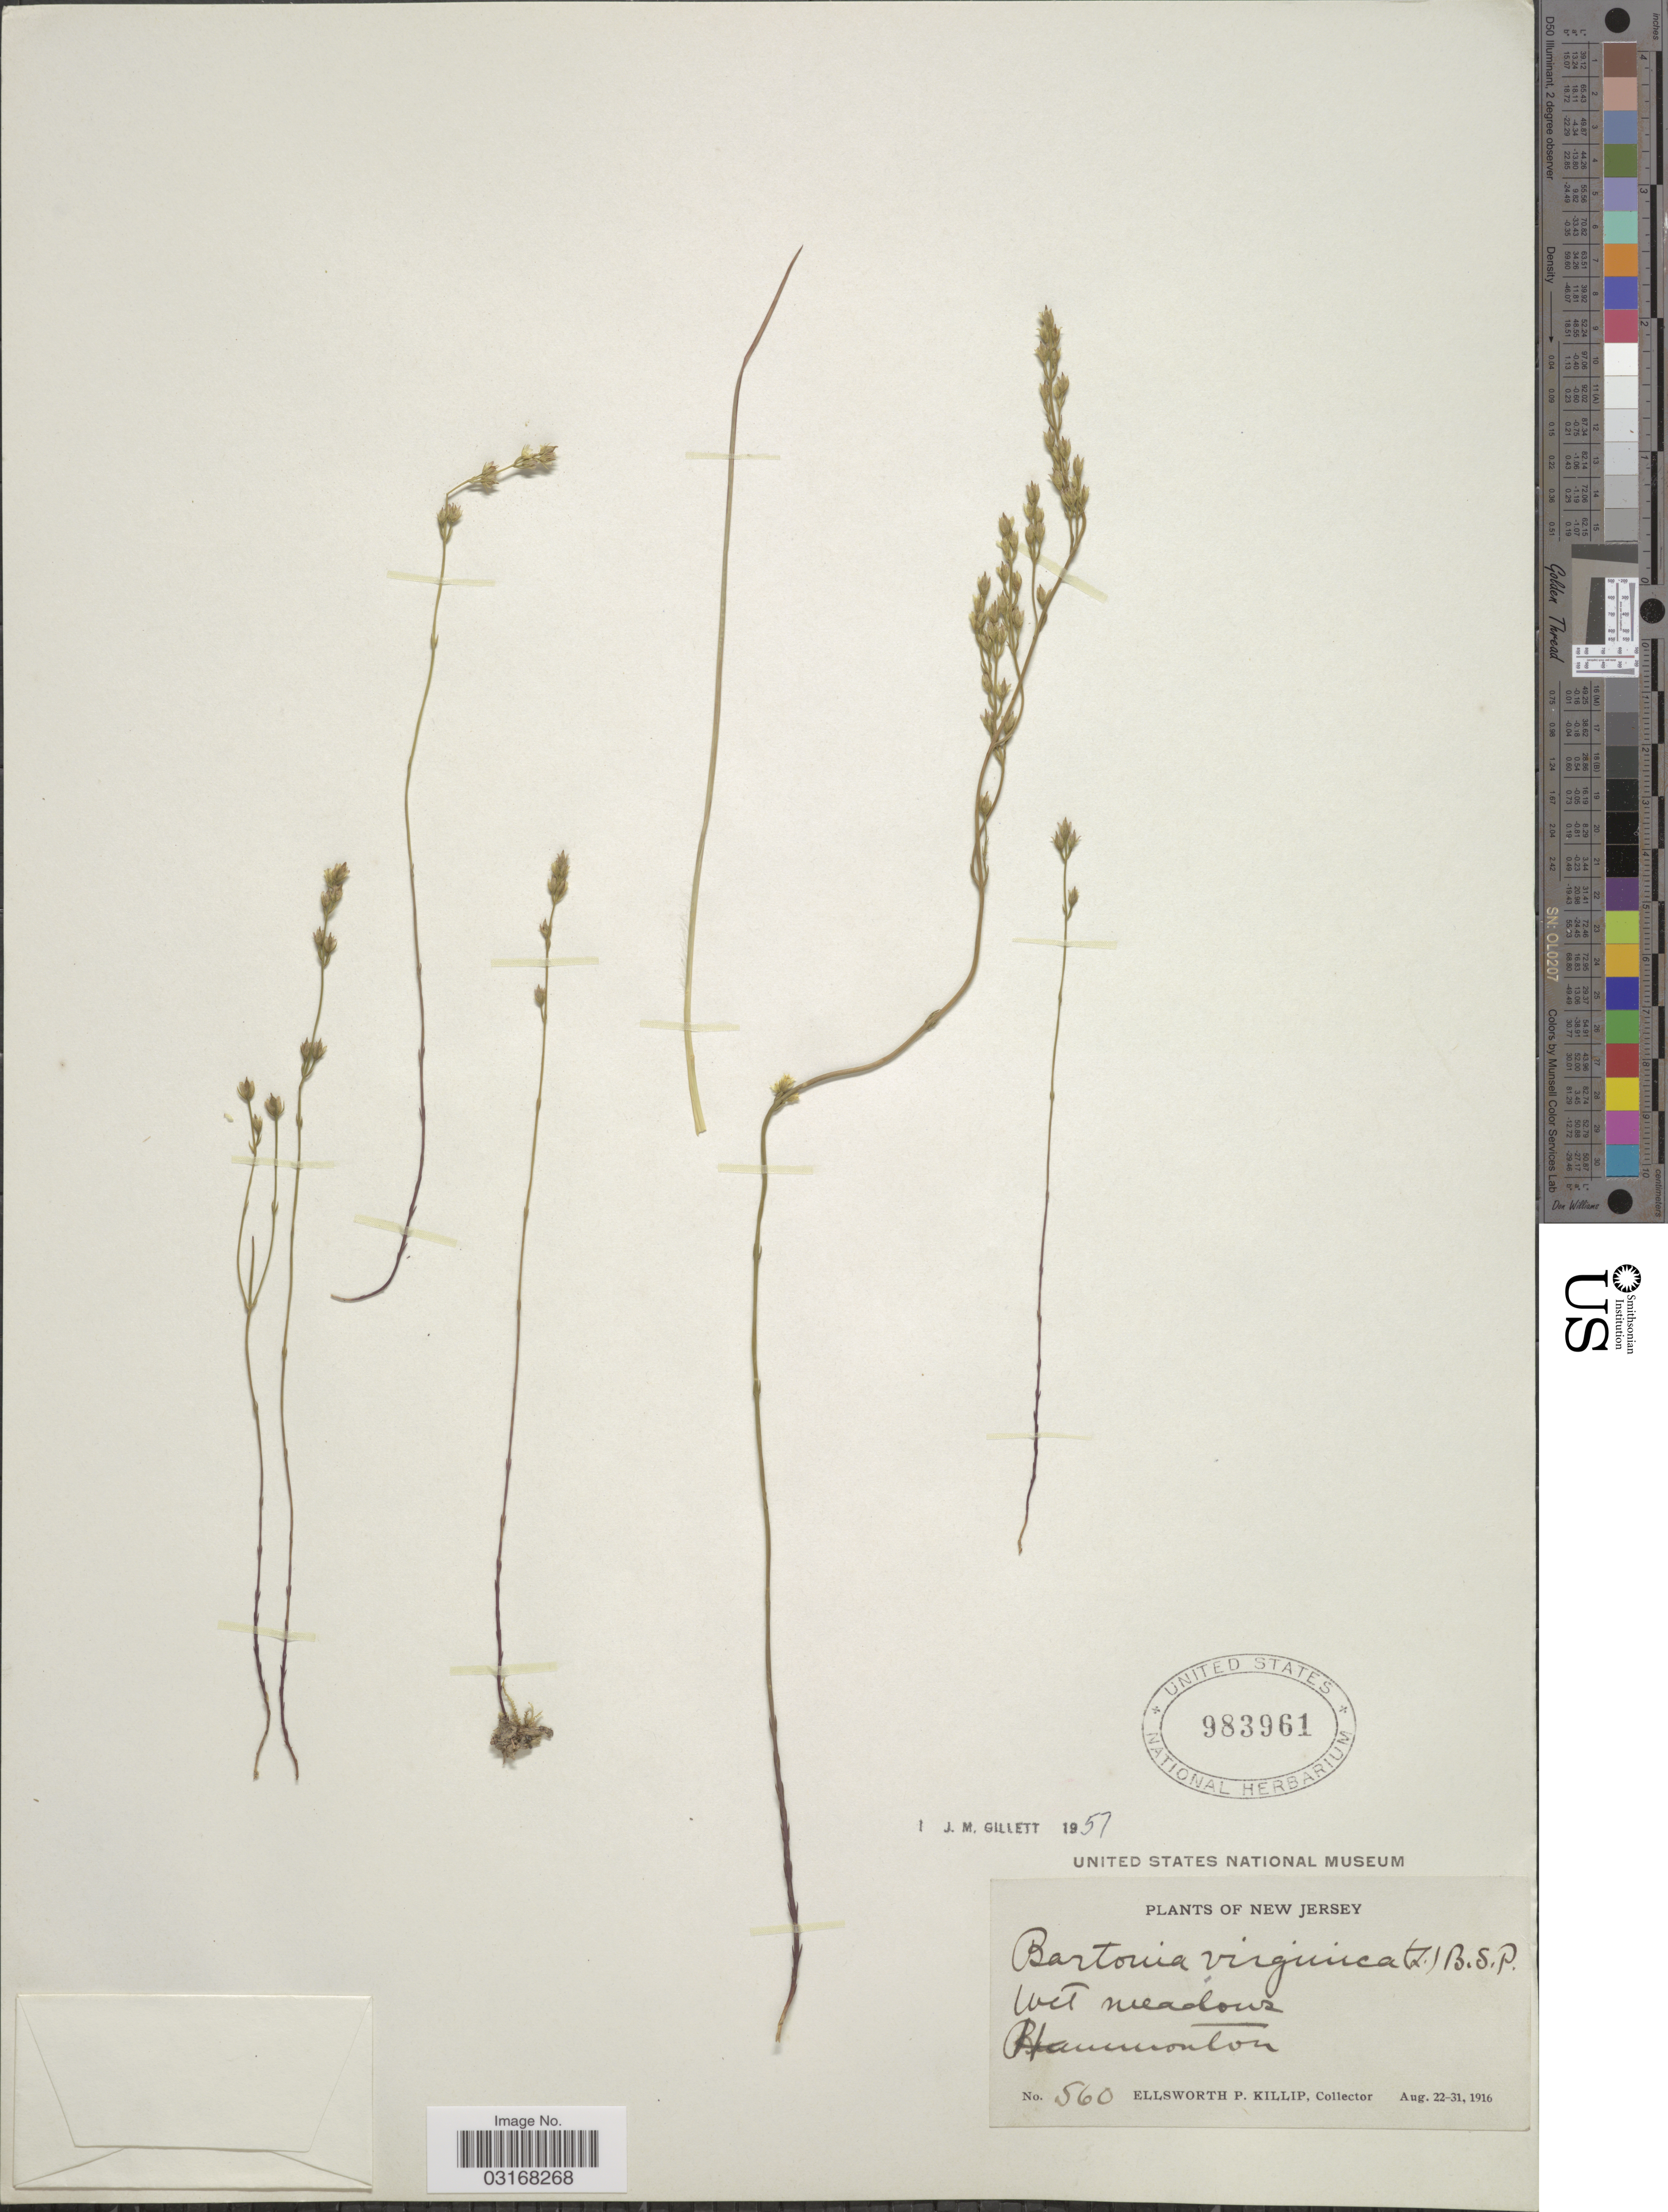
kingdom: Plantae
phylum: Tracheophyta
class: Magnoliopsida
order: Gentianales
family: Gentianaceae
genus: Bartonia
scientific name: Bartonia virginica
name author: (L.) Britton, Stearns & Poggenb.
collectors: E. P. Killip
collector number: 560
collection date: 1916-08-22/1916-08-31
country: United States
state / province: New Jersey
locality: Hammonton.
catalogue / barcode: US 983961